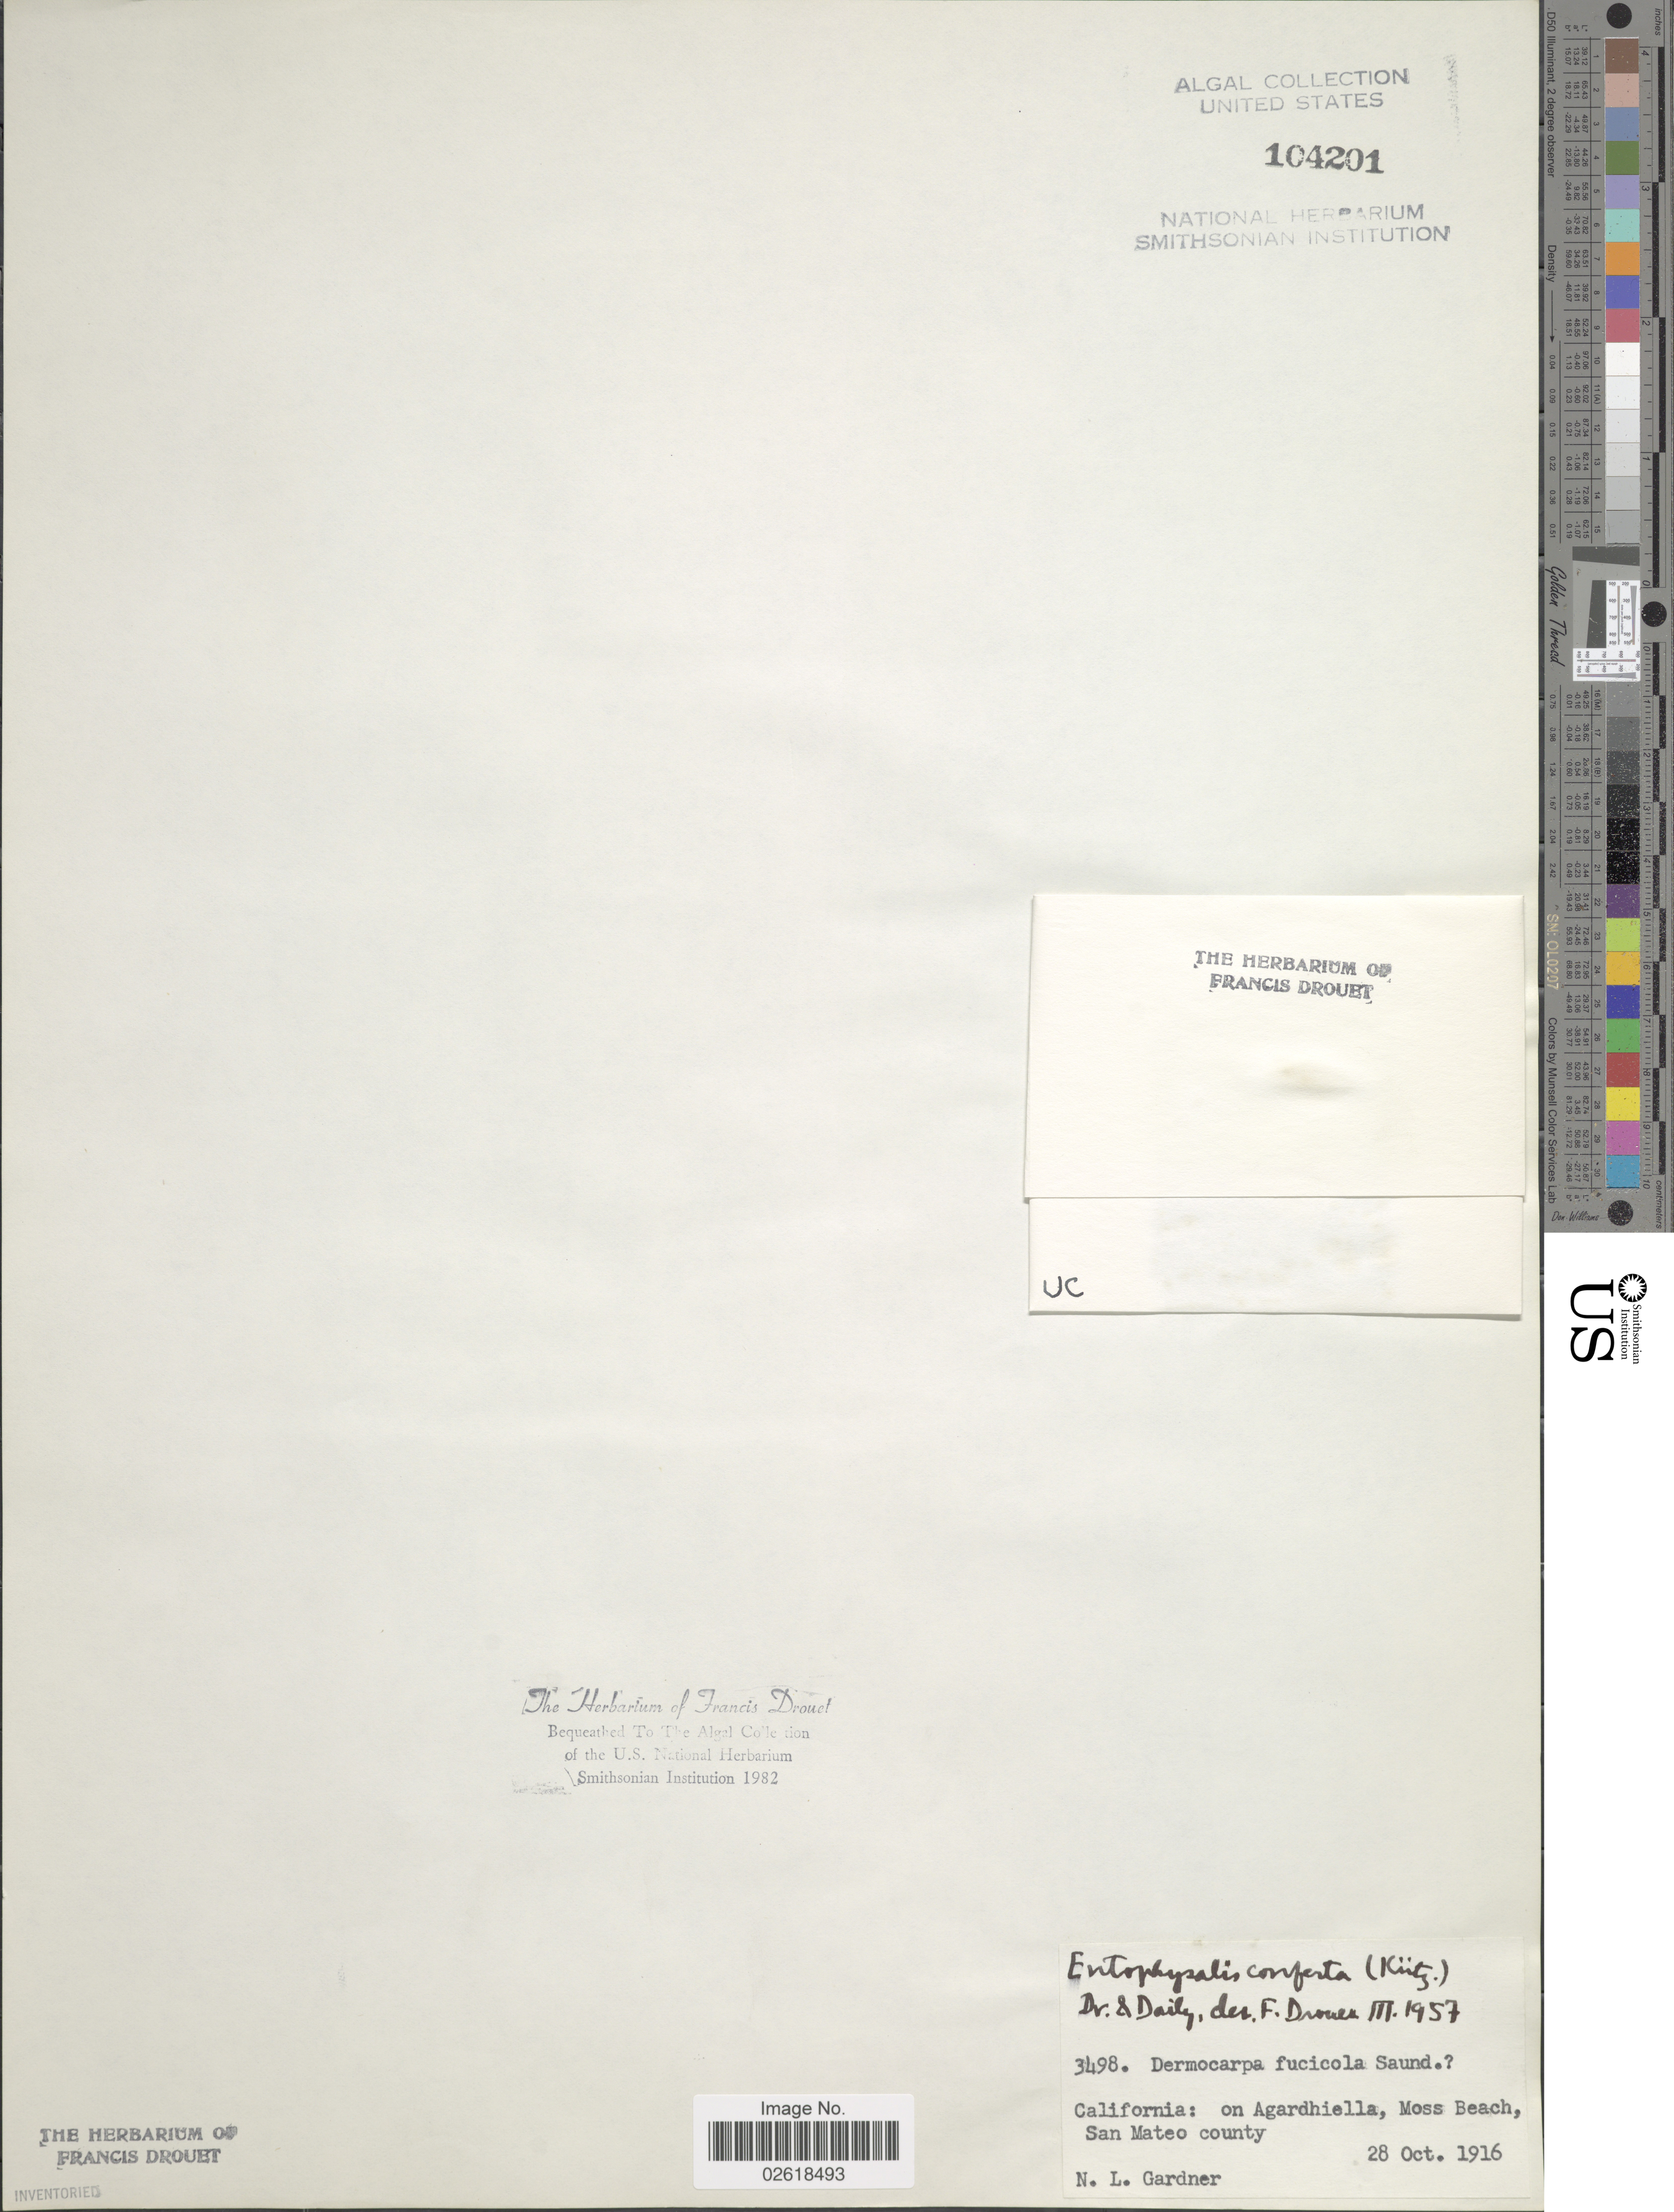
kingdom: Bacteria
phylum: Cyanobacteria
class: Cyanobacteriia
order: Cyanobacteriales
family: Chroococcaceae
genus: Entophysalis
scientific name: Entophysalis conferta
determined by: Drouet, F. E.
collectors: N. Gardner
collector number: NLG 3498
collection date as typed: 28 Oct 1916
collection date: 1916-10-28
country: United States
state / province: California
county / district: San Mateo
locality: Moss Beach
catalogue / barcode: US 104201